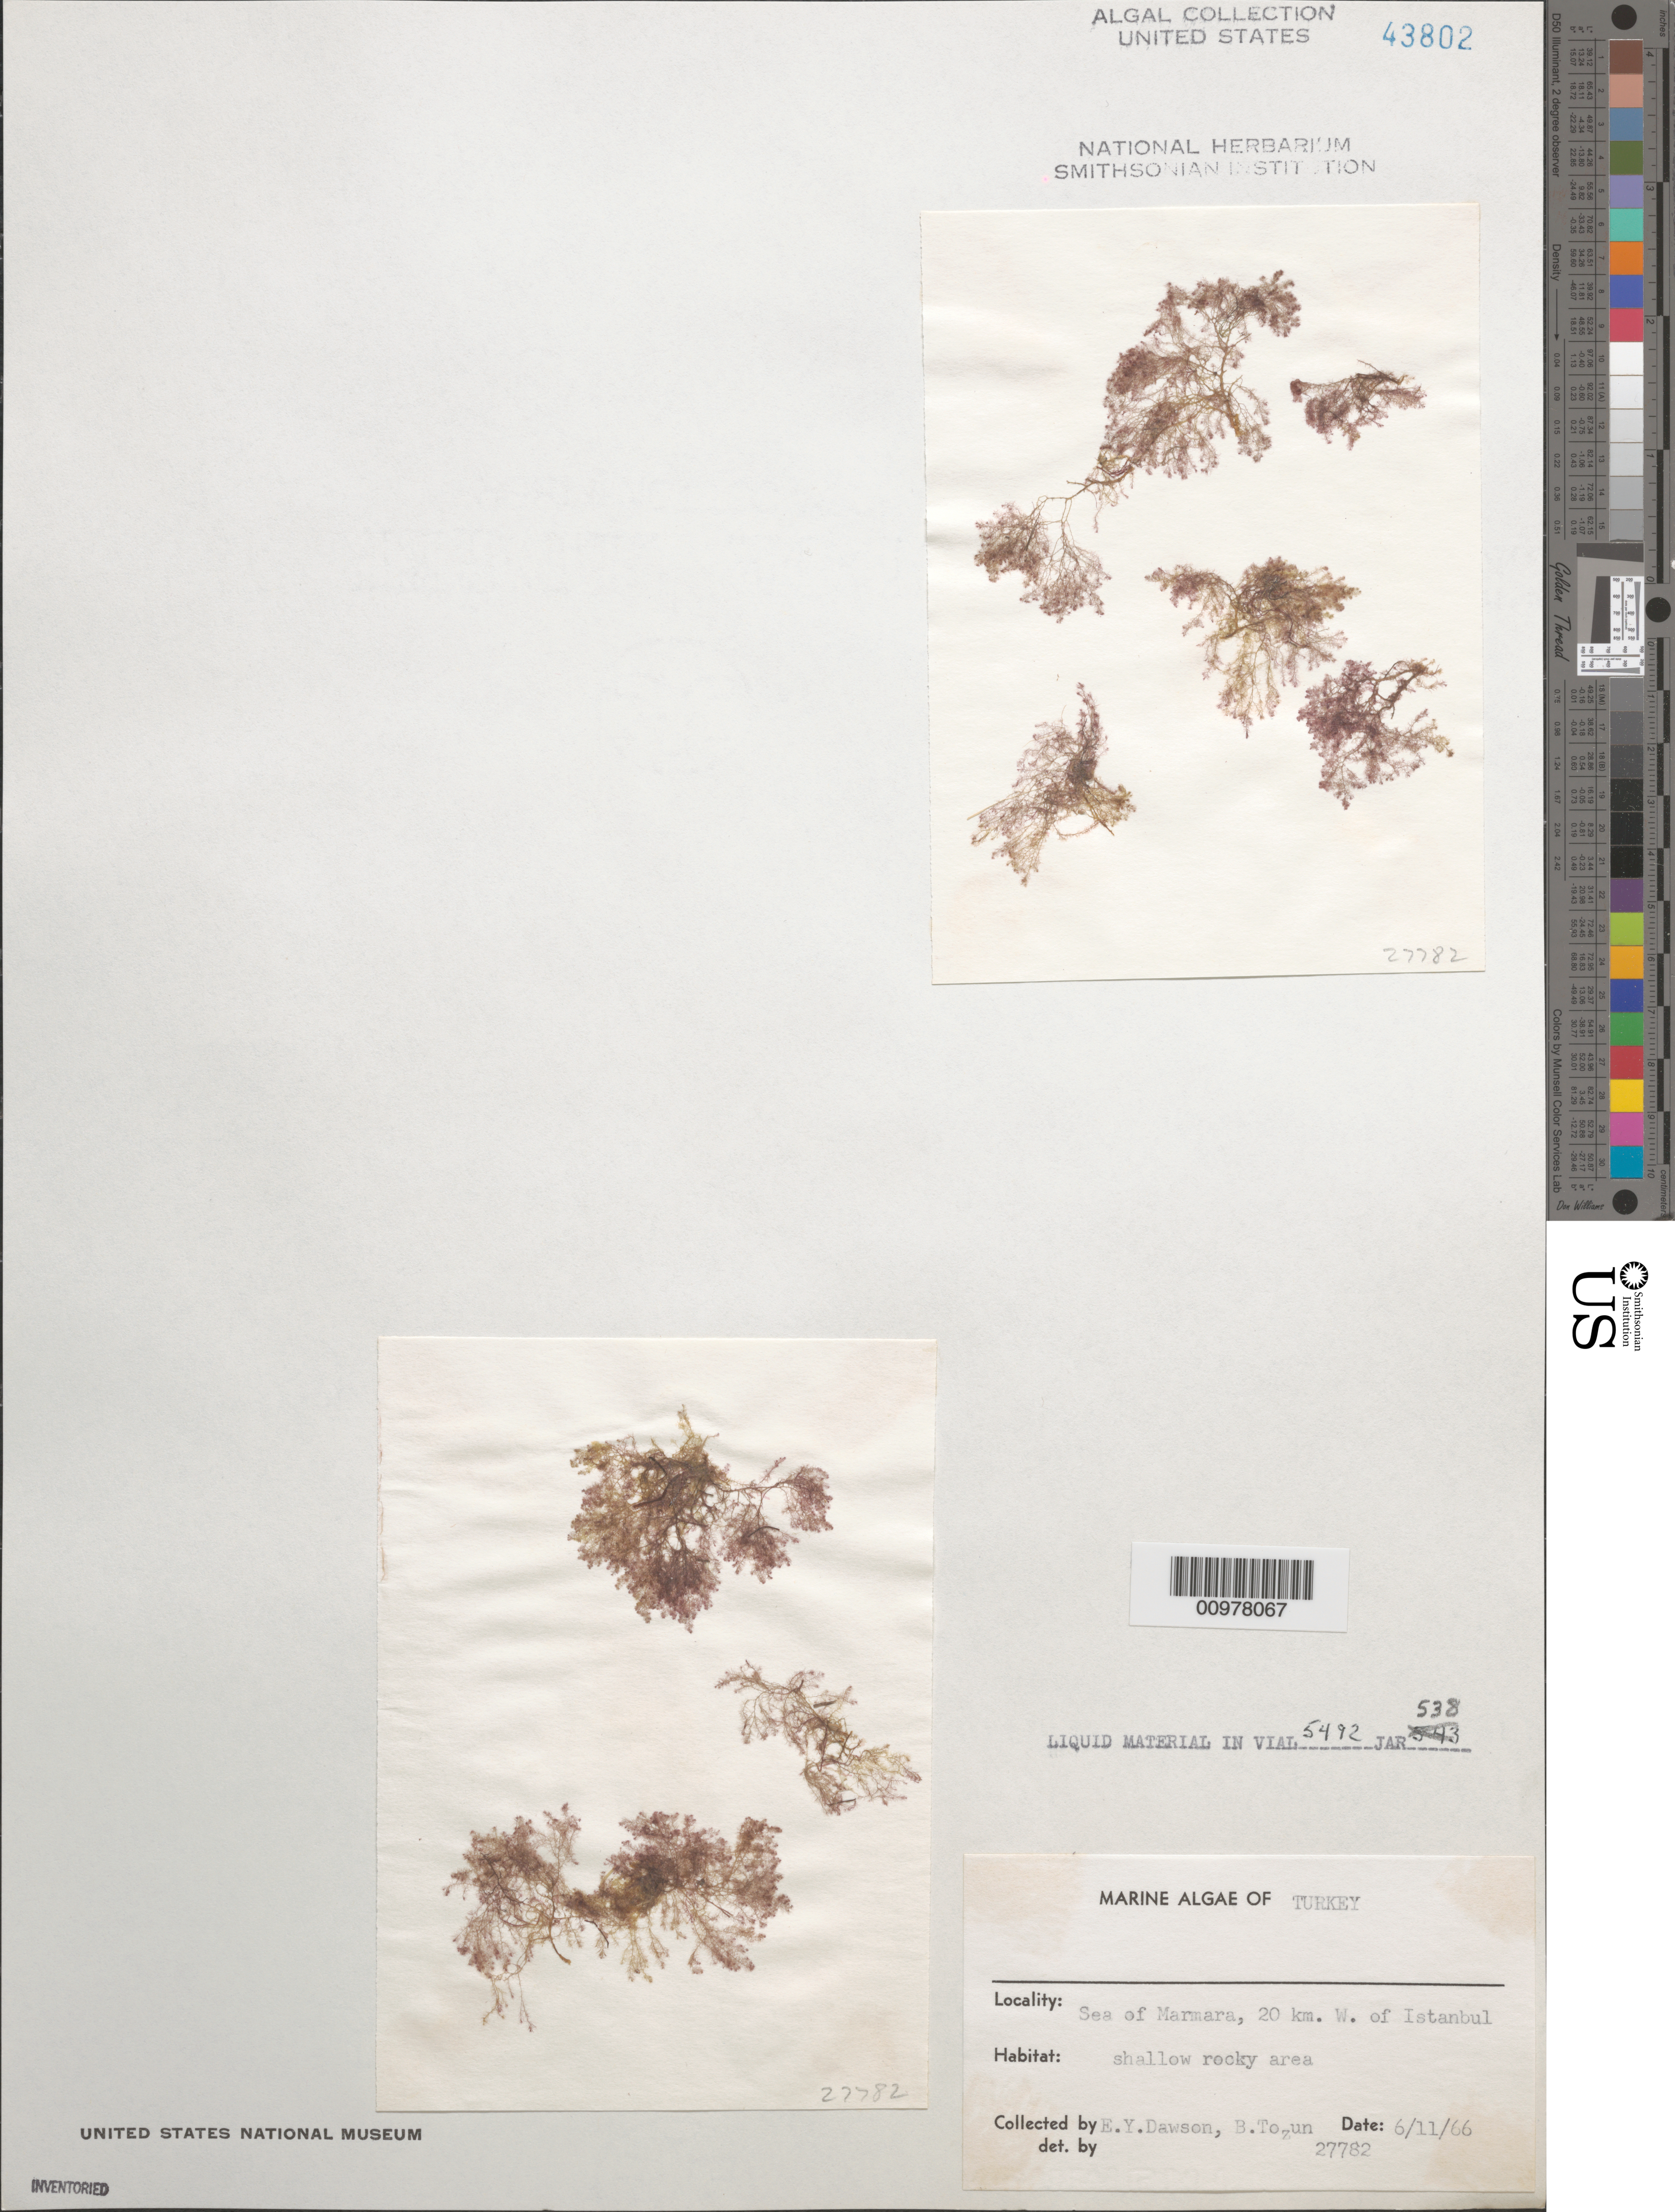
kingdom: Plantae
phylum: Rhodophyta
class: Florideophyceae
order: Ceramiales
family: Dasyaceae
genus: Dasya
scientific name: Dasya sp.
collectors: E. Y. Dawson & B. Tozun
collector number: EYD 27782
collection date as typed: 11 Jun 1966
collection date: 1966-06-11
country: Turkey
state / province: Istanbul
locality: Sea of Marmara, 20 km west of Istanbul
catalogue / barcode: US 43802